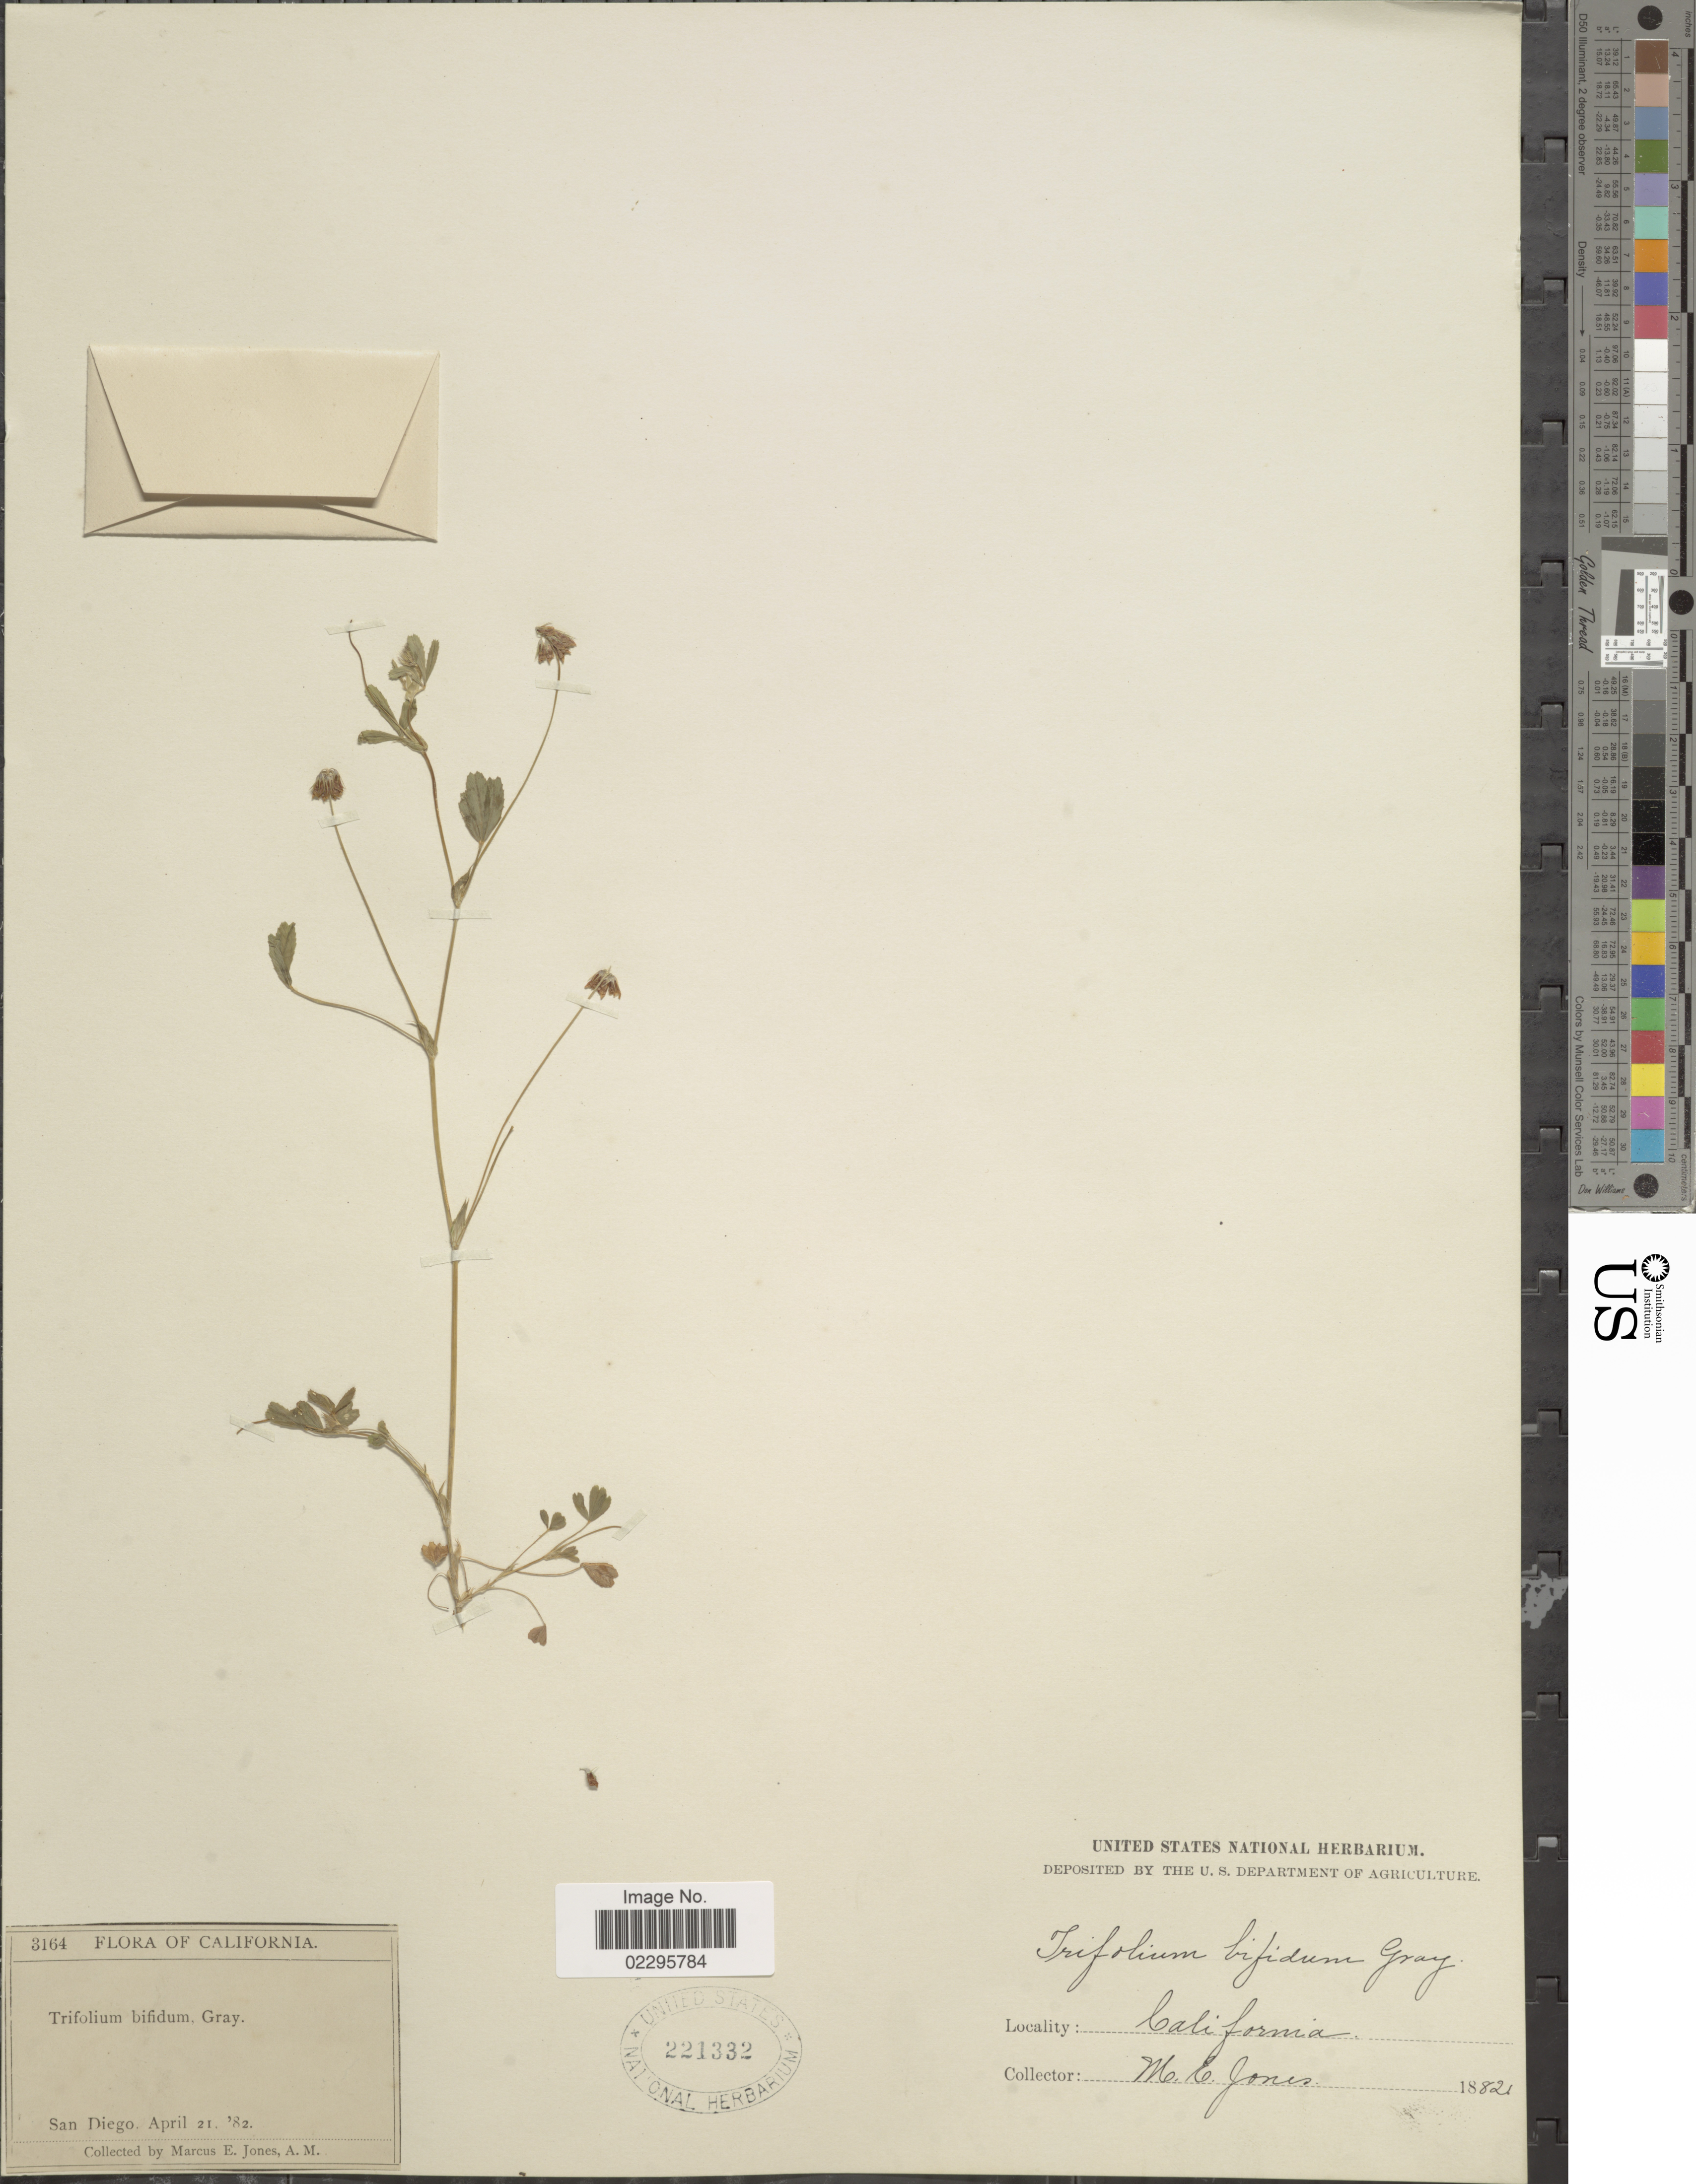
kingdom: Plantae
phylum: Tracheophyta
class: Magnoliopsida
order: Fabales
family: Fabaceae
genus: Trifolium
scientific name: Trifolium bifidum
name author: A. Gray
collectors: M. E. Jones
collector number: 3164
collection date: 1882-04-21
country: United States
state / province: California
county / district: San Diego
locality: San Diego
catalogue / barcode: US 221332